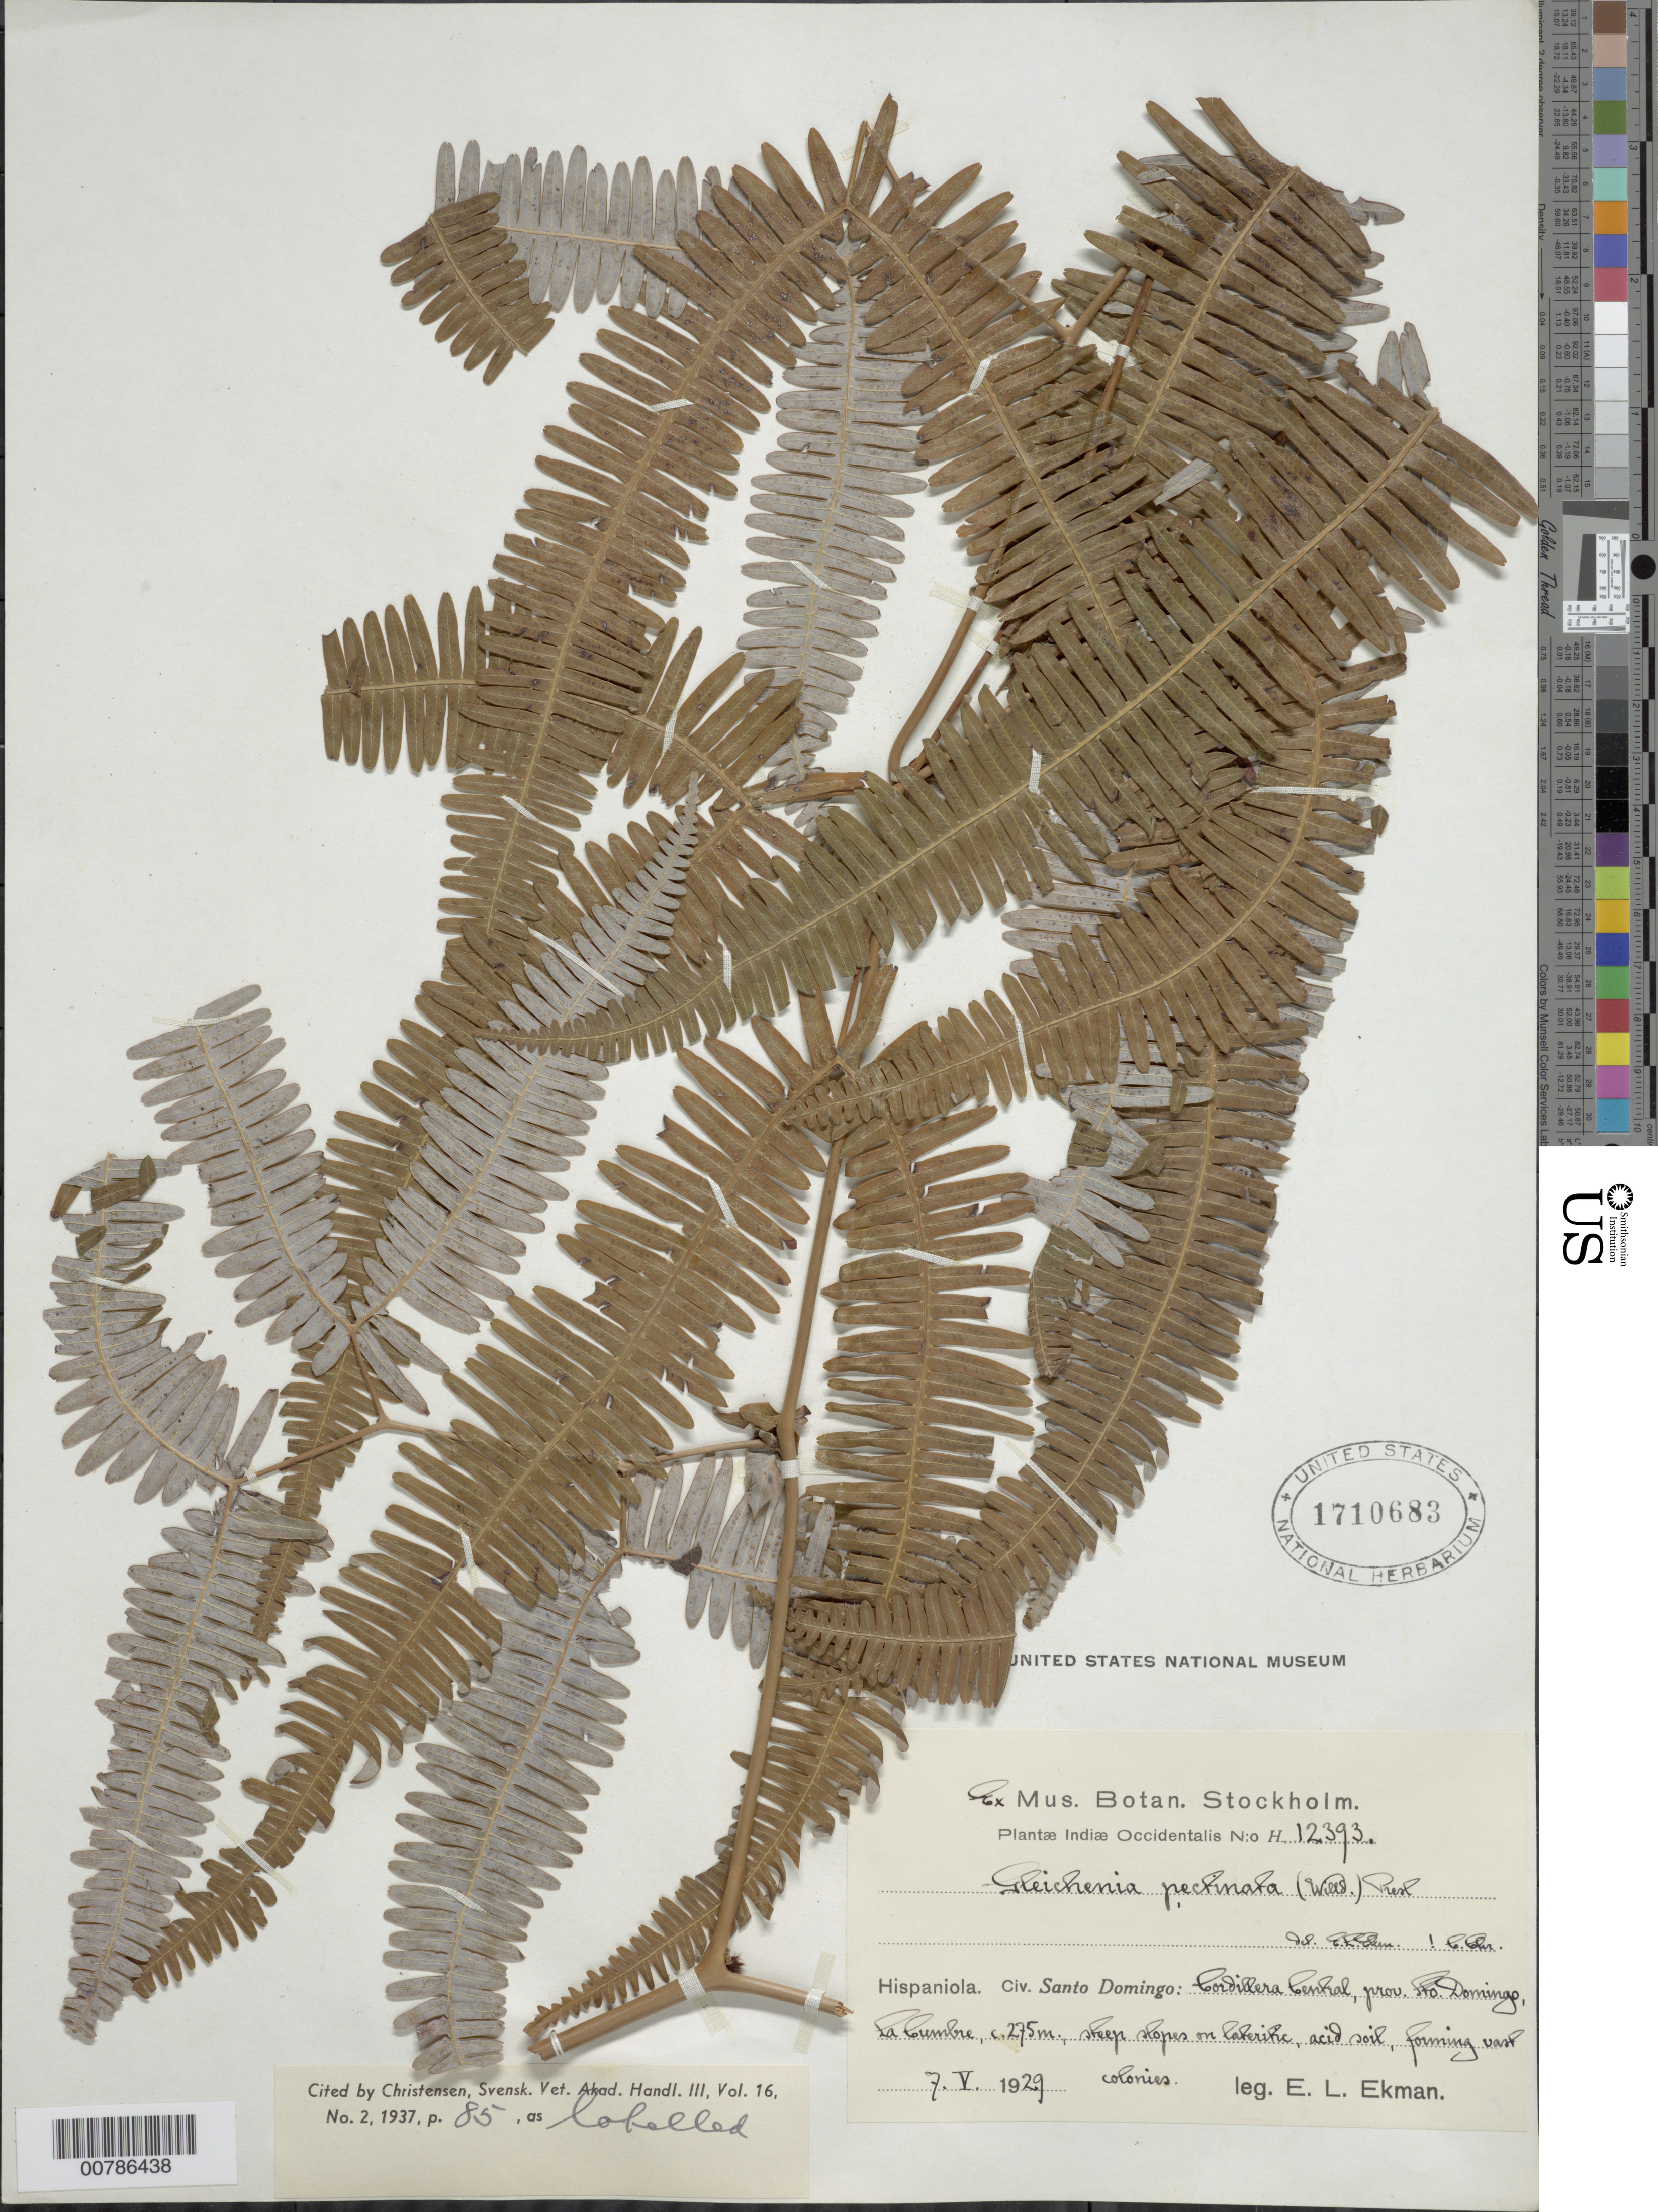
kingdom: Plantae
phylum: Tracheophyta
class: Polypodiopsida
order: Gleicheniales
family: Gleicheniaceae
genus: Gleichenella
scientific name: Gleichenella pectinata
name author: (Willd.) Ching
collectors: E. L. Ekman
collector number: H 12393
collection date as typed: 07 May 1929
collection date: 1929-05-07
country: Dominican Republic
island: Hispaniola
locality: Cordillera Central, La Cumbre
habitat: Steep slopes on lateritic acid soil; forming vast colonies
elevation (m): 275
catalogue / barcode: US 1710683